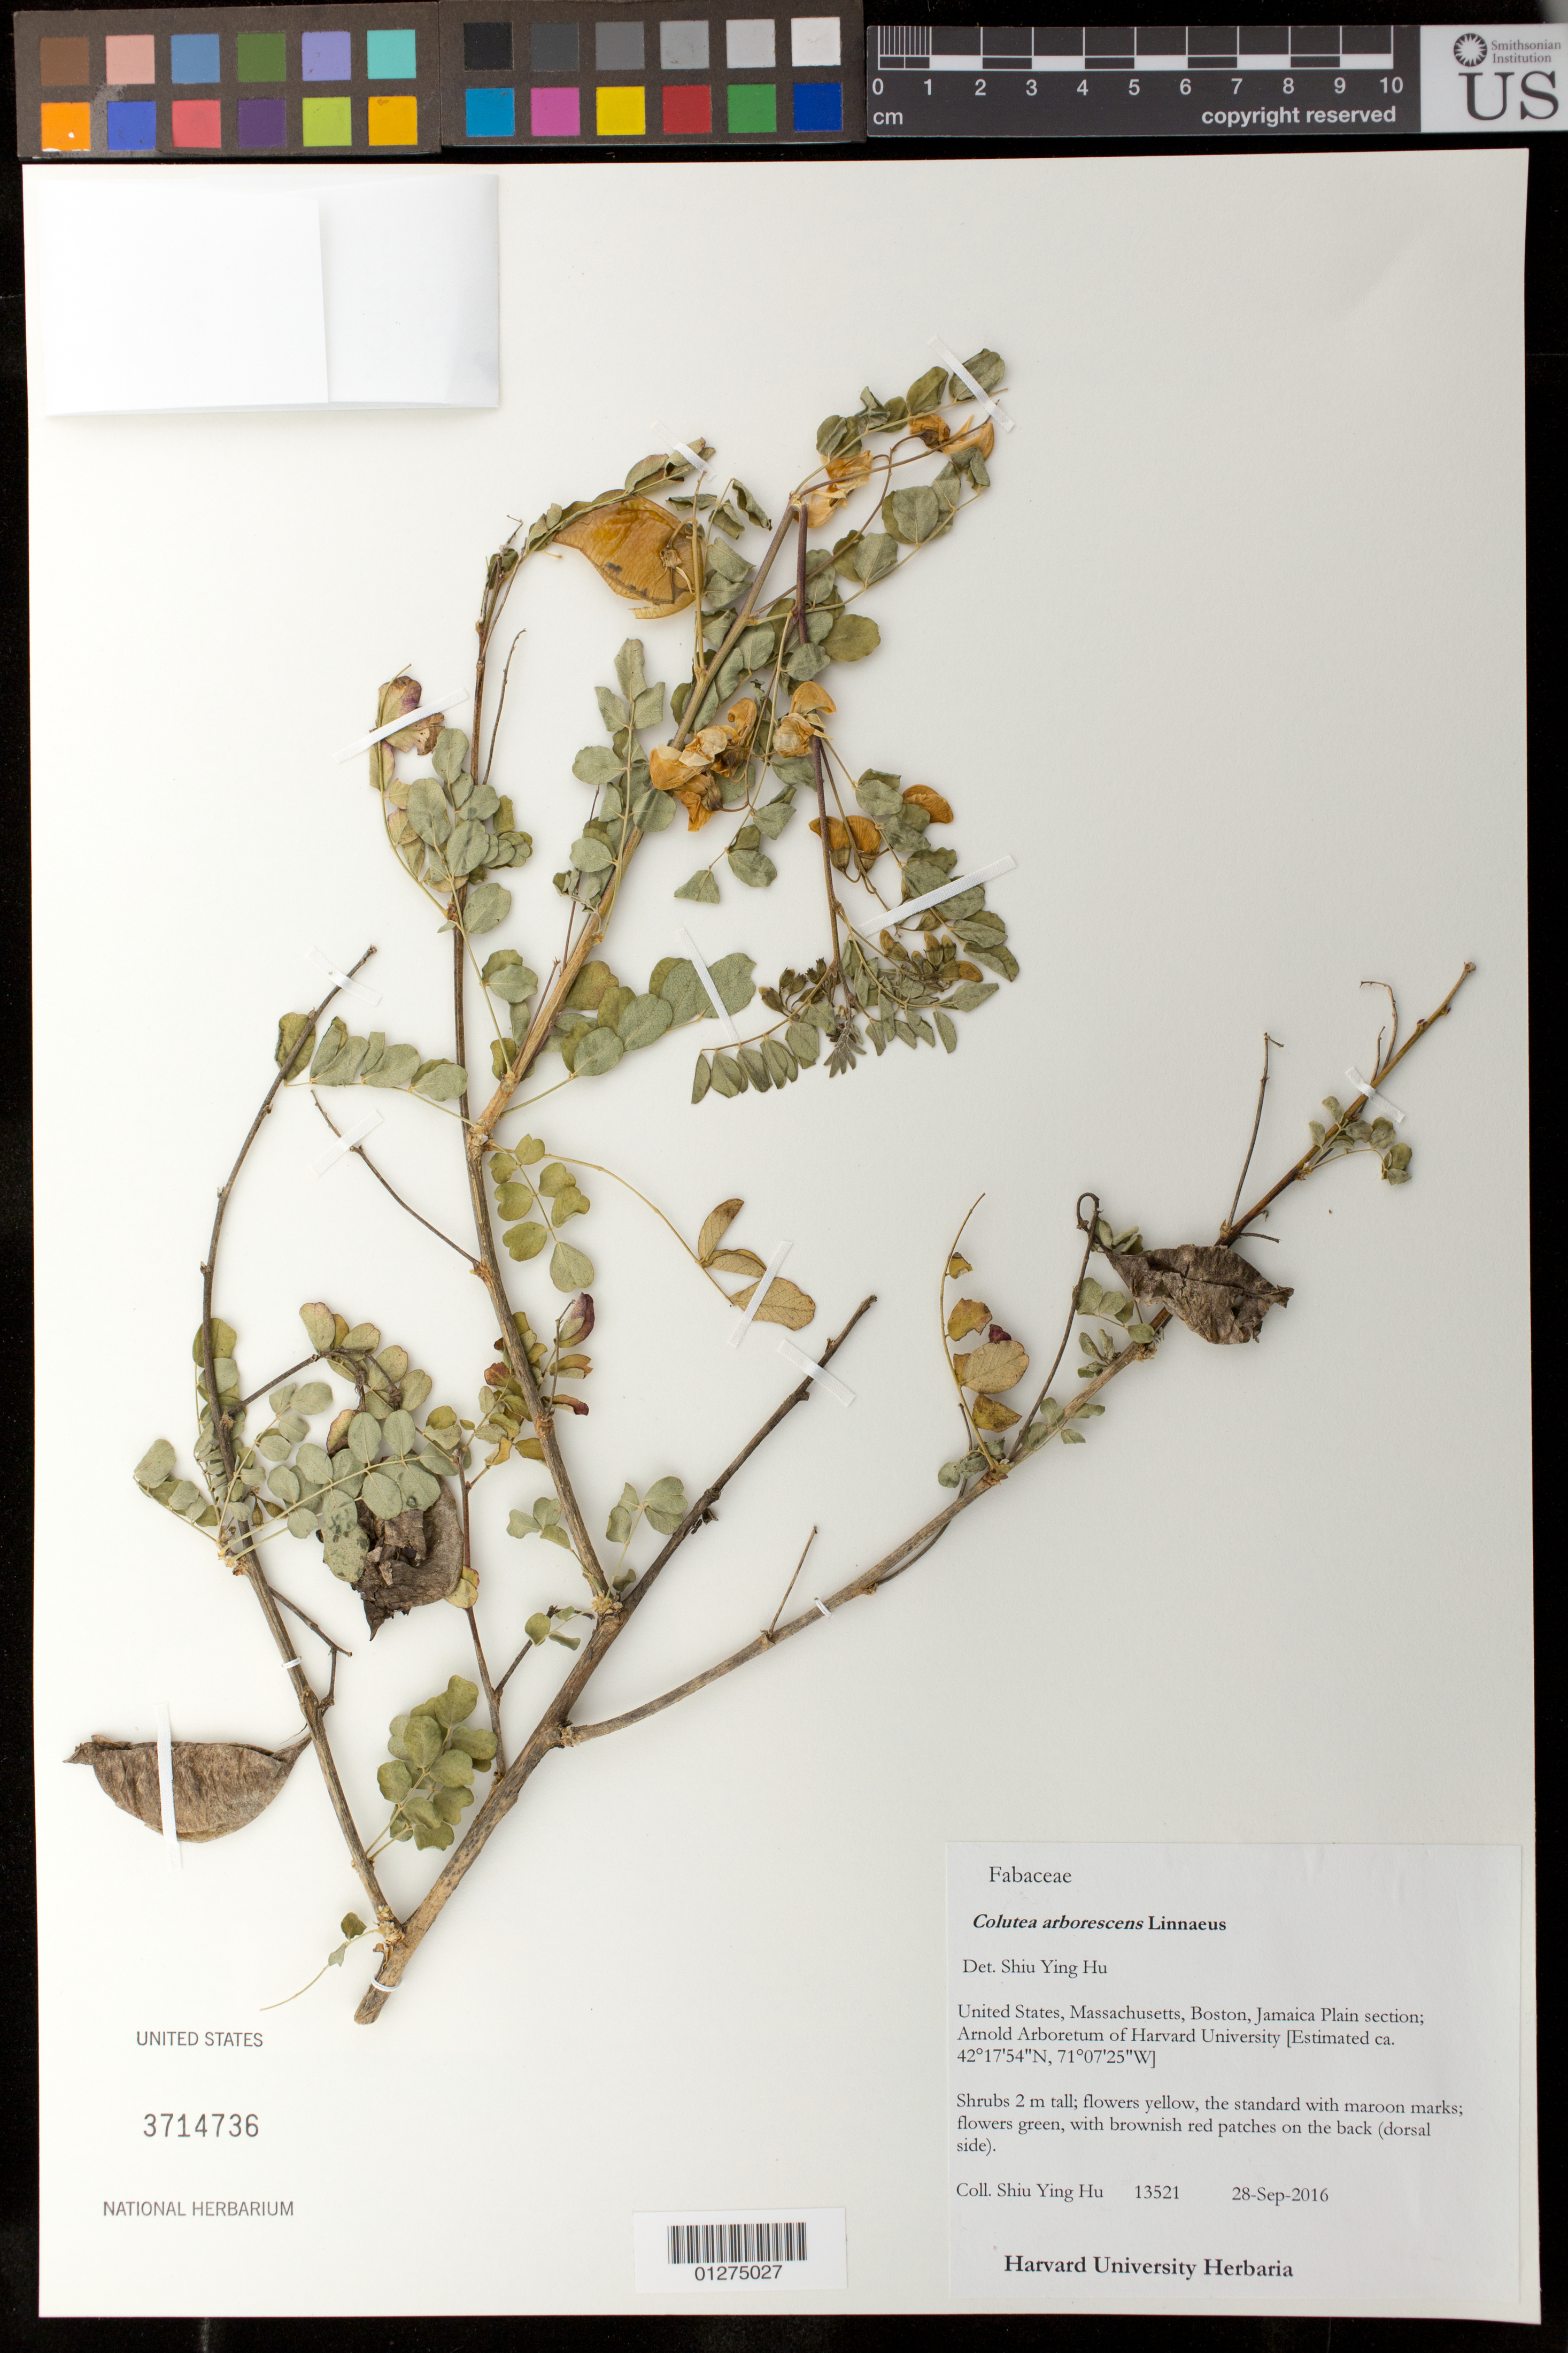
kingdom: Plantae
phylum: Tracheophyta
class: Magnoliopsida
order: Fabales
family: Fabaceae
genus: Colutea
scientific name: Colutea arborescens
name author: L.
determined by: Hu, S. Y.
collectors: S. Y. Hu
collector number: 13521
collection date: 2016-09-28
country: United States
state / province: Massachusetts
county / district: Suffolk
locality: Jamaica Plain section, Arnold Arboretum of Harvard University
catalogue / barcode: US 3714736